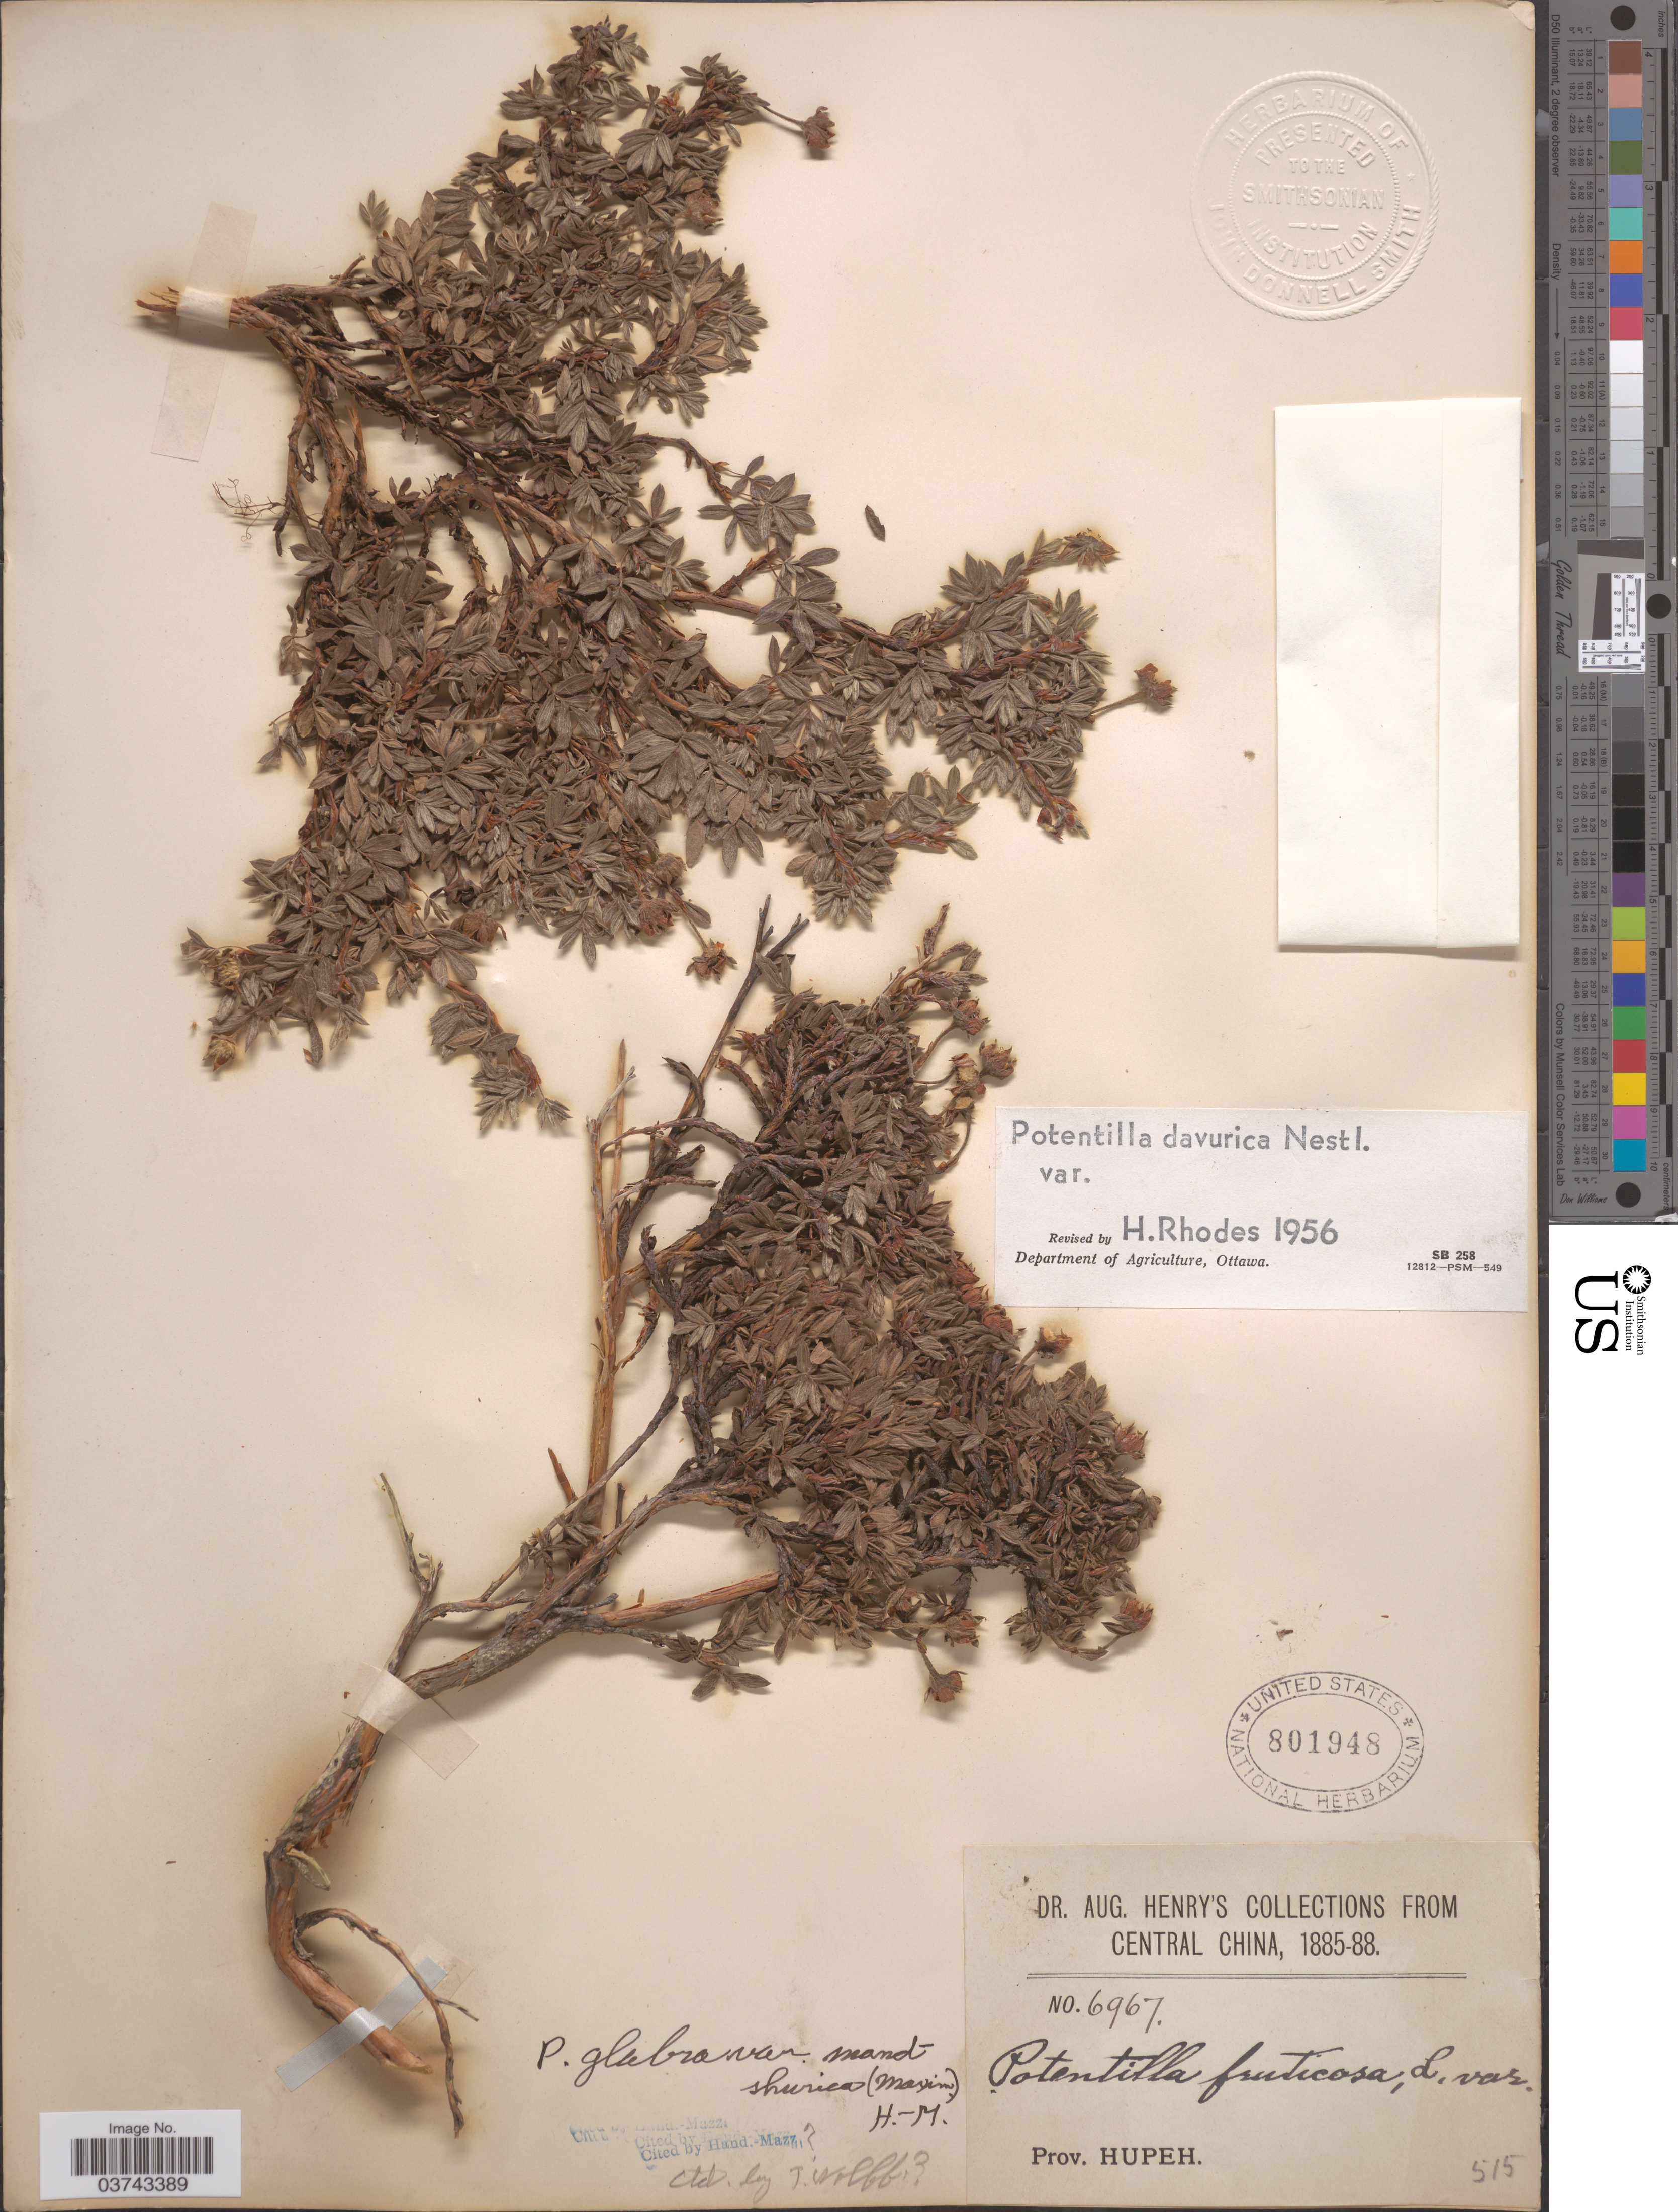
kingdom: Plantae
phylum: Tracheophyta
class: Magnoliopsida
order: Rosales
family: Rosaceae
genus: Dasiphora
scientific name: Dasiphora glabrata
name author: (Willd. ex Schltdl.) Soják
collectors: A. Henry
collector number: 6967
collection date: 1885/1888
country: China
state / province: Hubei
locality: Central China. Prov. Hupeh.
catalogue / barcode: US 801948